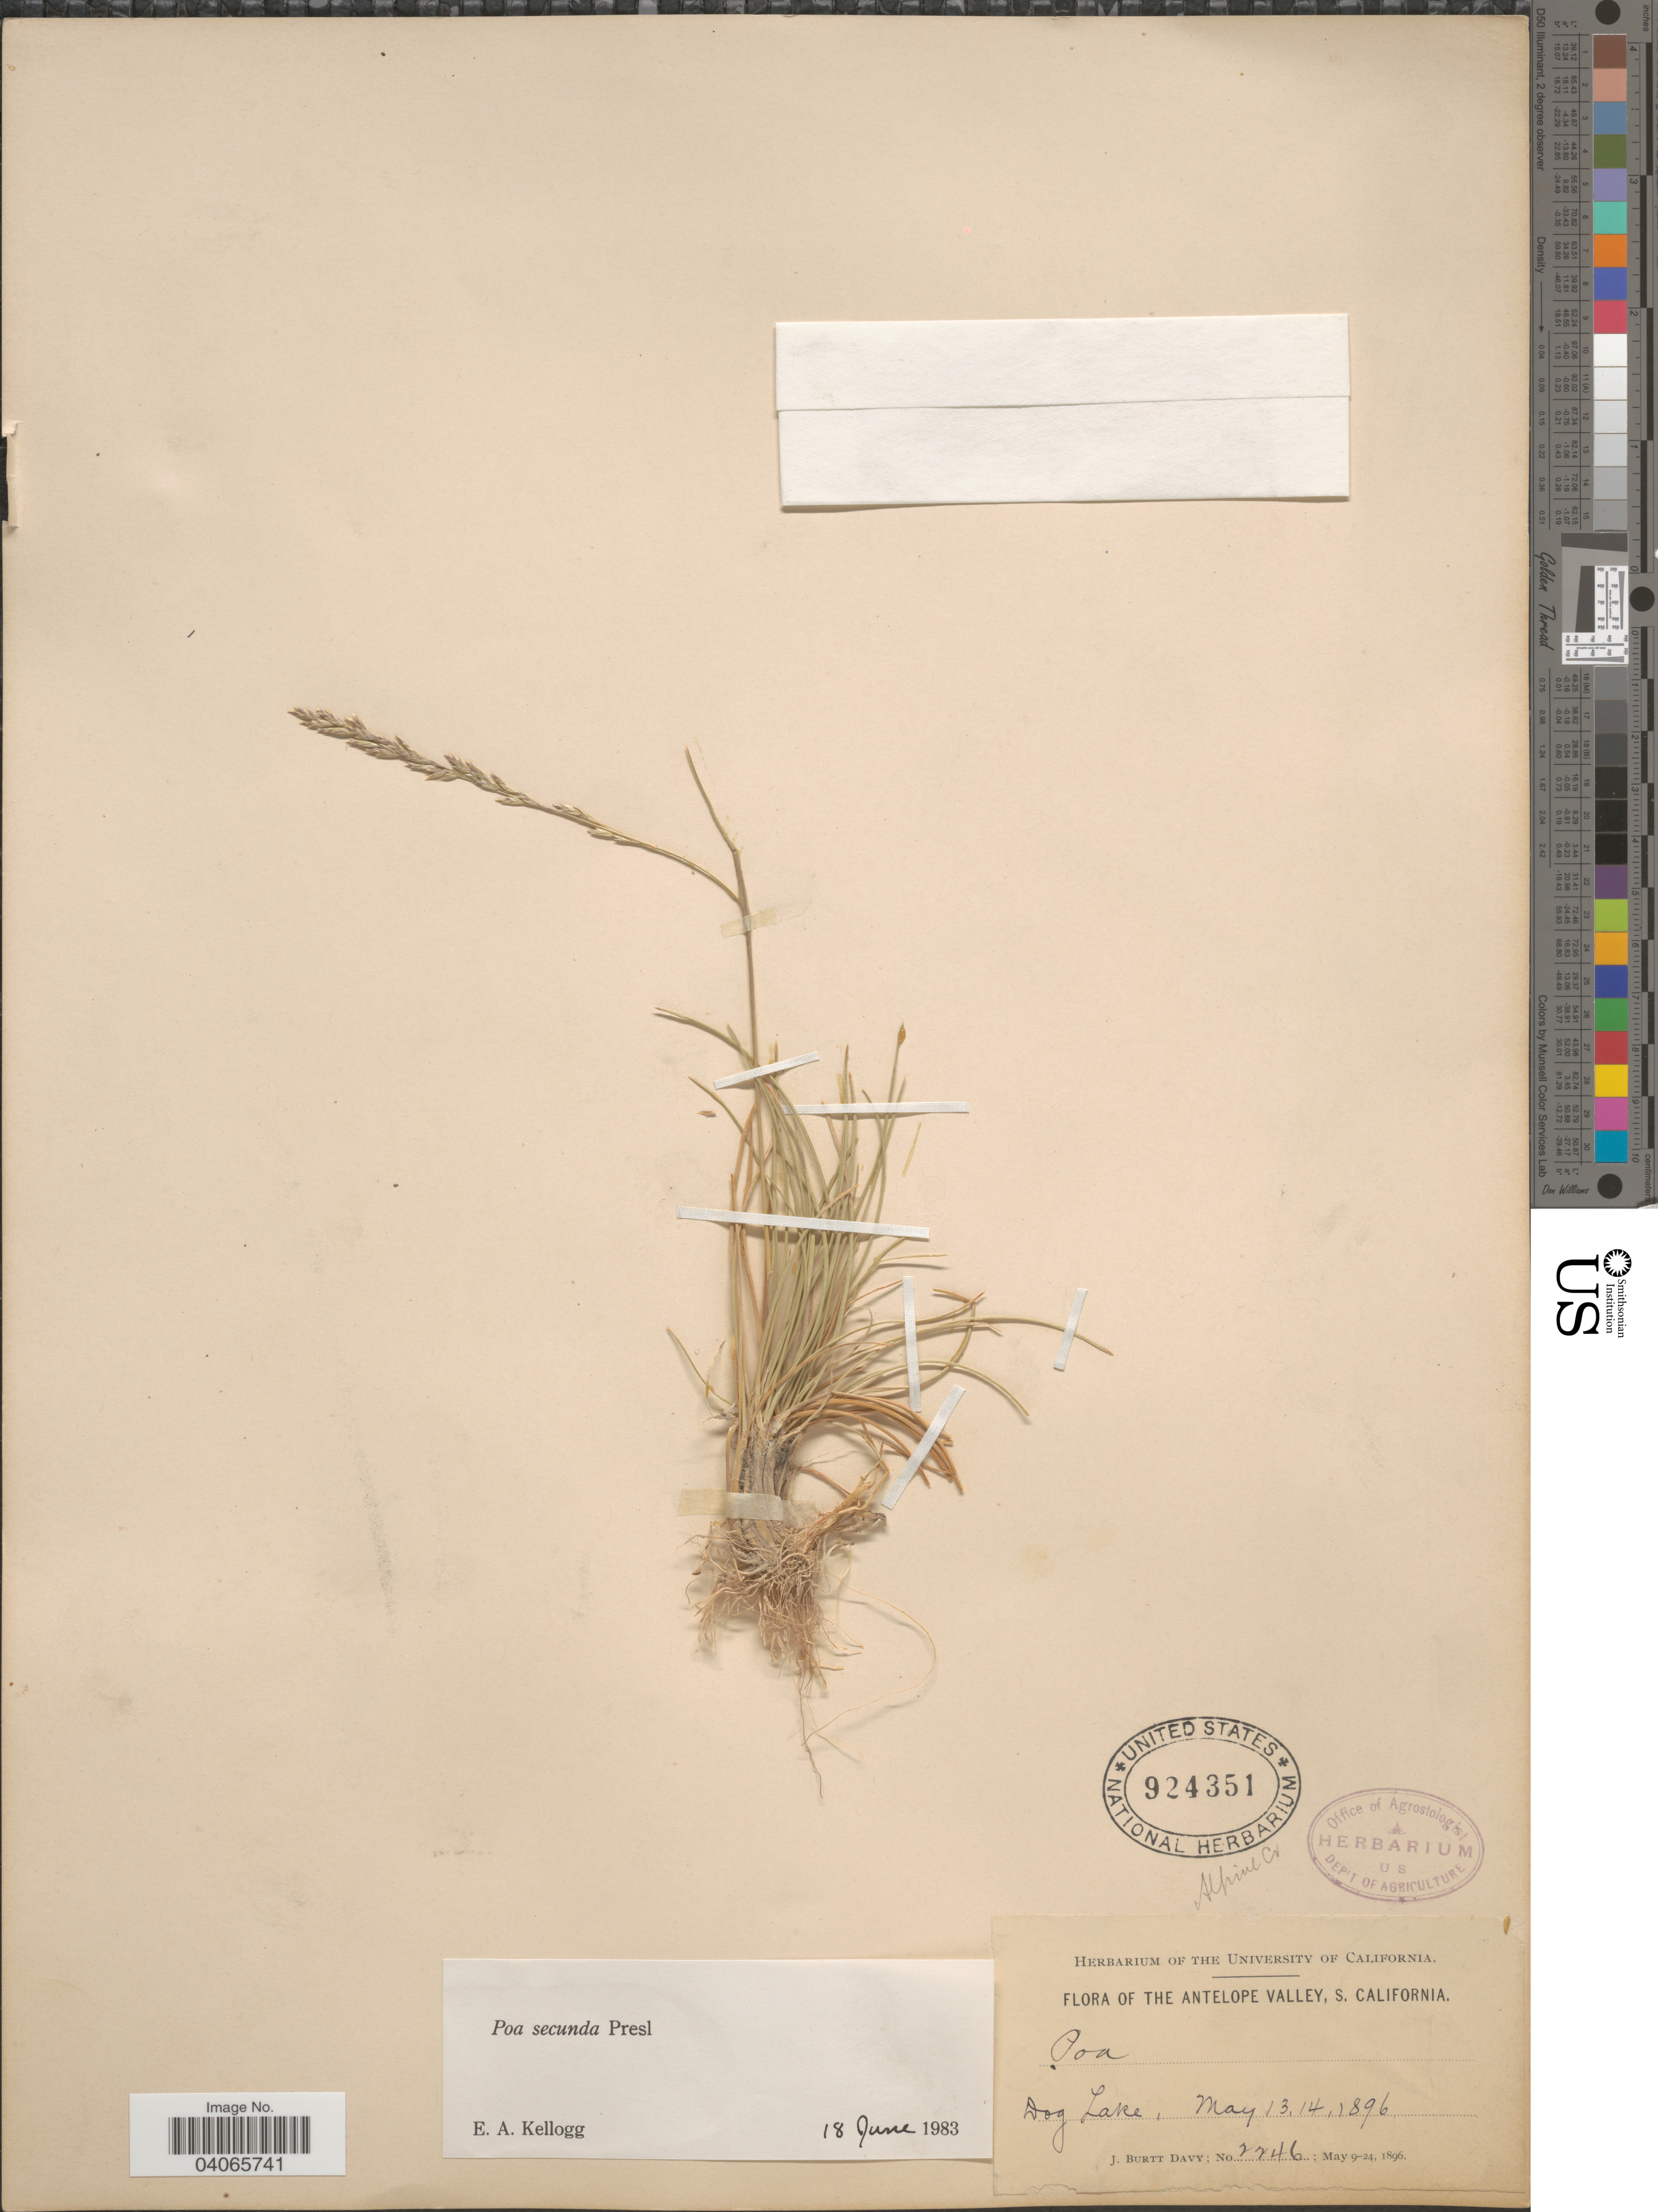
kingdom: Plantae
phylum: Tracheophyta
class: Liliopsida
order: Poales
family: Poaceae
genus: Poa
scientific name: Poa secunda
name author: J. Presl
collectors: J. Burtt Davy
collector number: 2246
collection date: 1896-05-09/1896-05-24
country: United States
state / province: California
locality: The Antelope Valley, S. California. Dog Lake. Alpine Co.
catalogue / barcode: US 924351